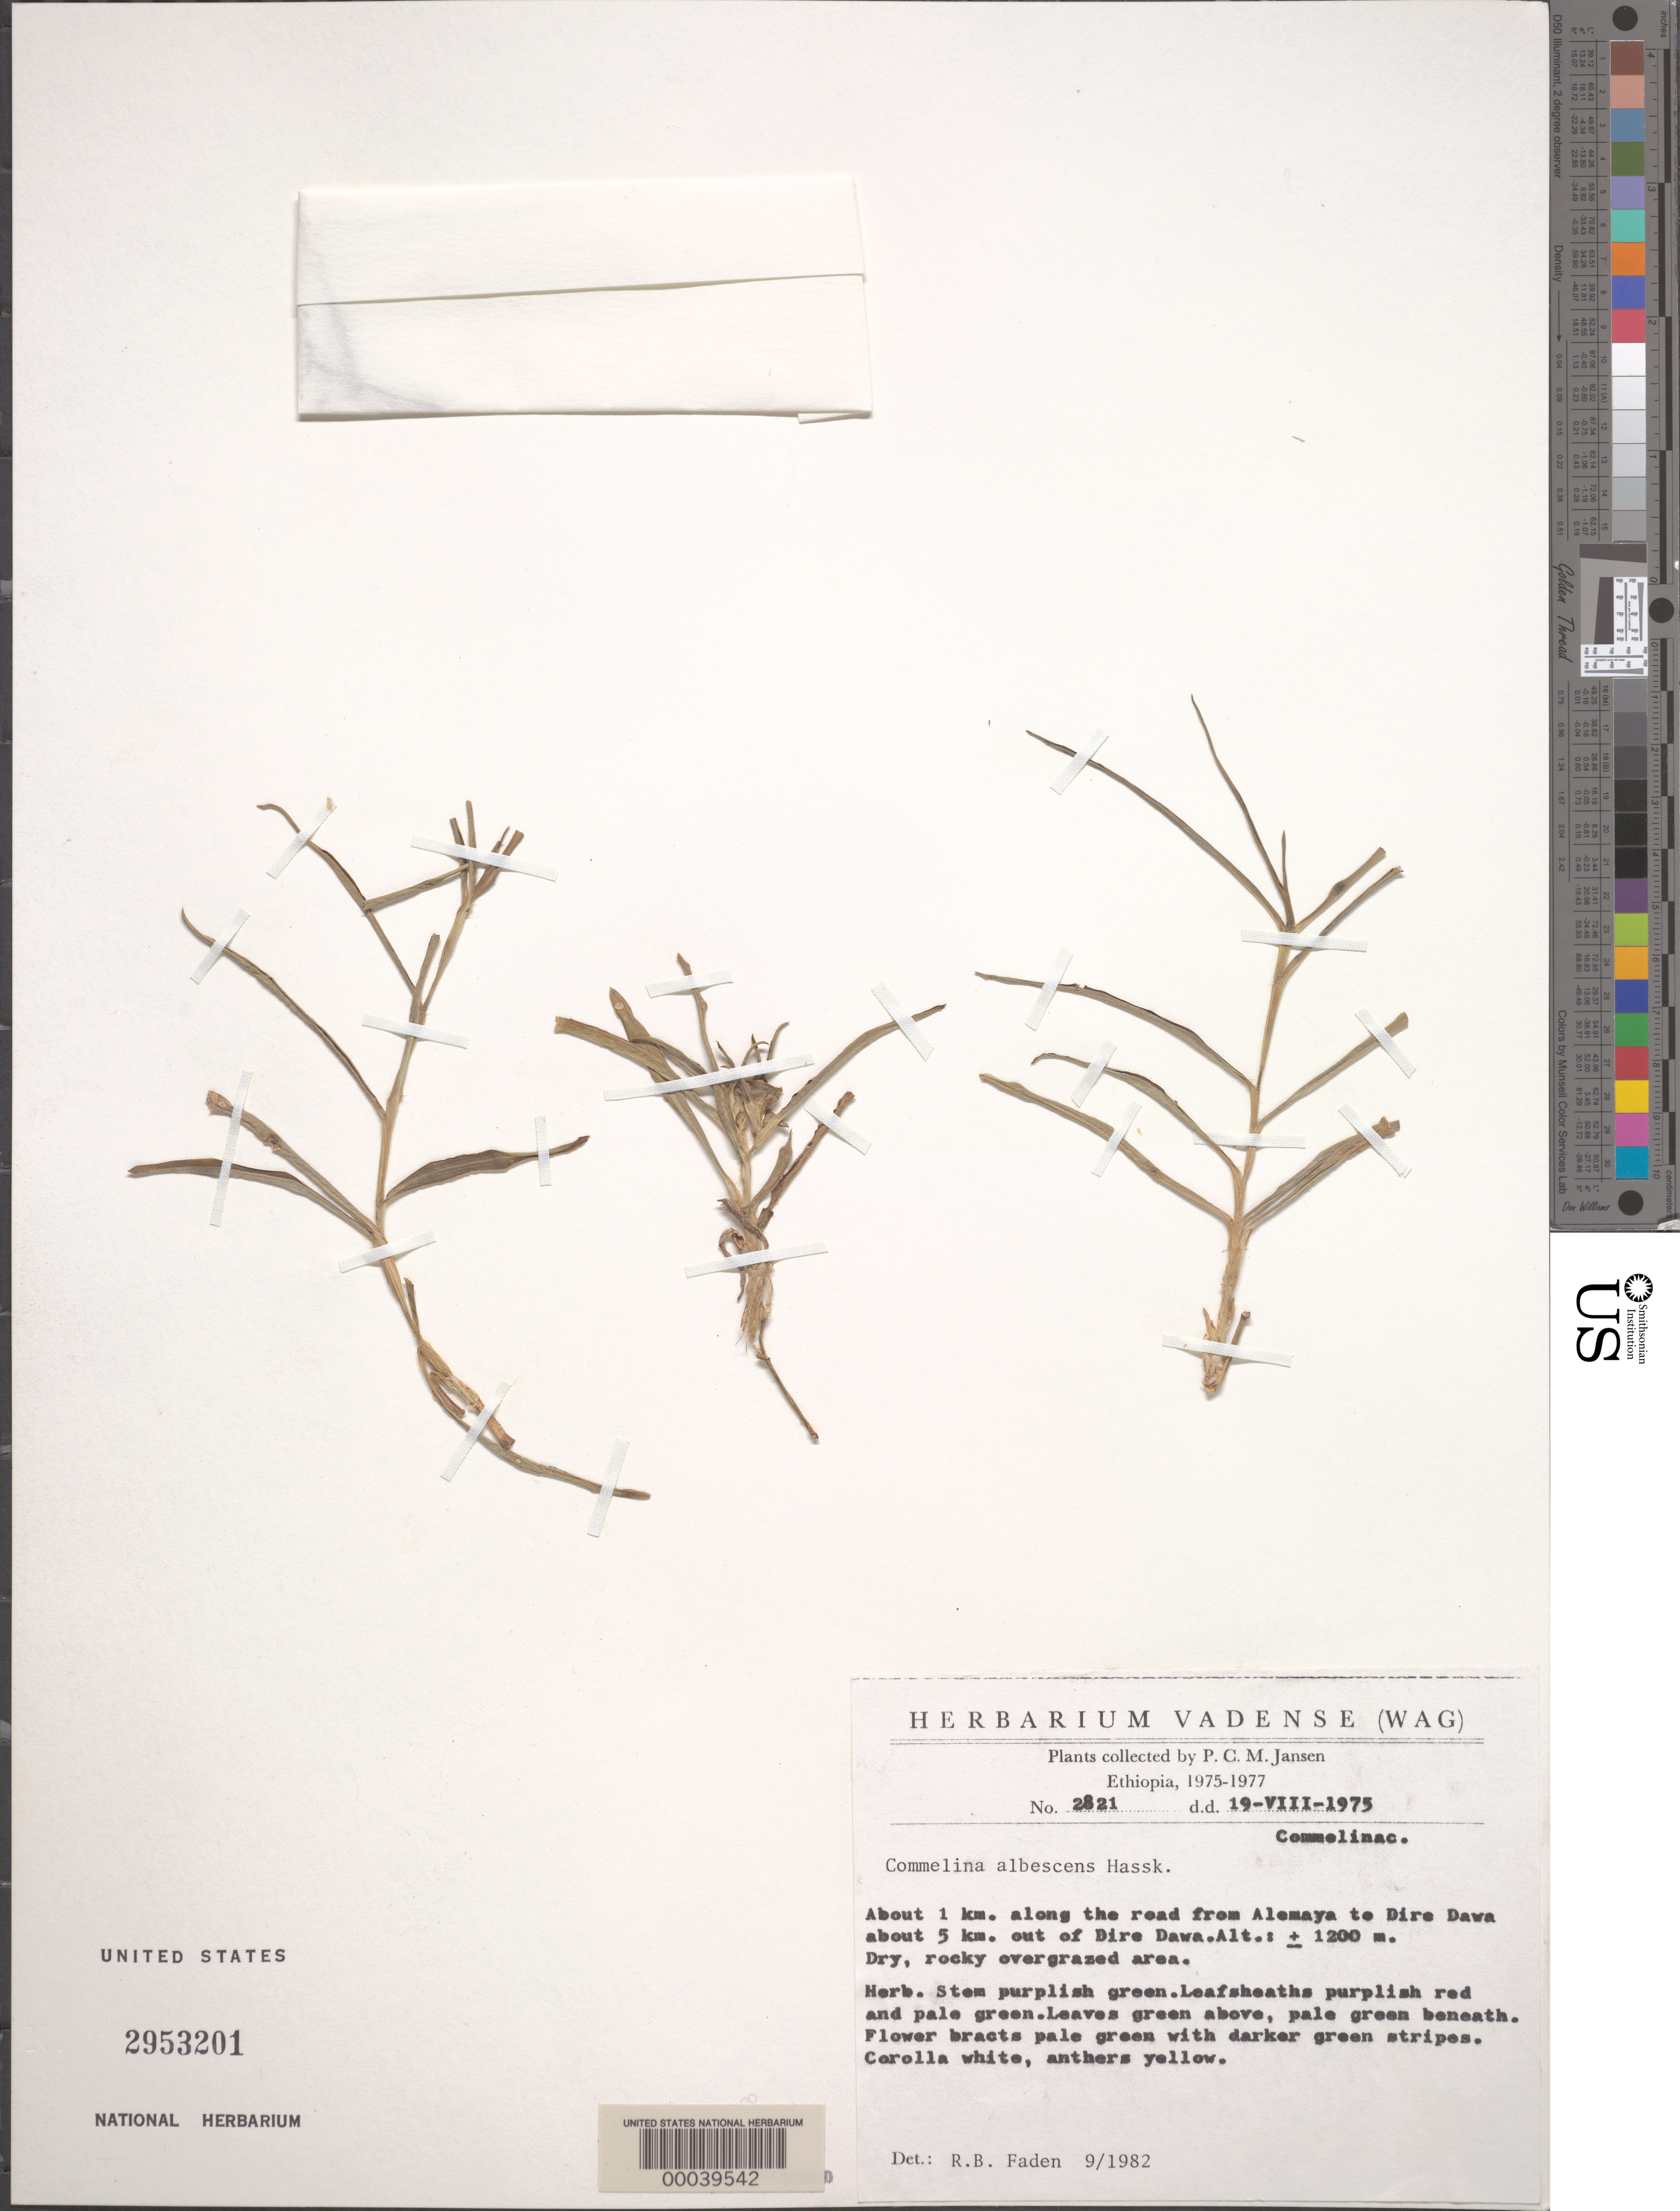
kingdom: Plantae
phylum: Tracheophyta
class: Liliopsida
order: Commelinales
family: Commelinaceae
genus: Commelina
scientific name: Commelina albescens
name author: Hassk.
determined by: Faden, Robert B., (US), Smithsonian Institution - National Museum of Natural History (UNITED STATES)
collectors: C. Seegeler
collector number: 2821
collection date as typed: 19 Aug 1975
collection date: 1975-08-19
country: Ethiopia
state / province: Dire Dawa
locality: Dire dawa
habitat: Dry, rocky overgrazed area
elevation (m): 1200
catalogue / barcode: US 2953201